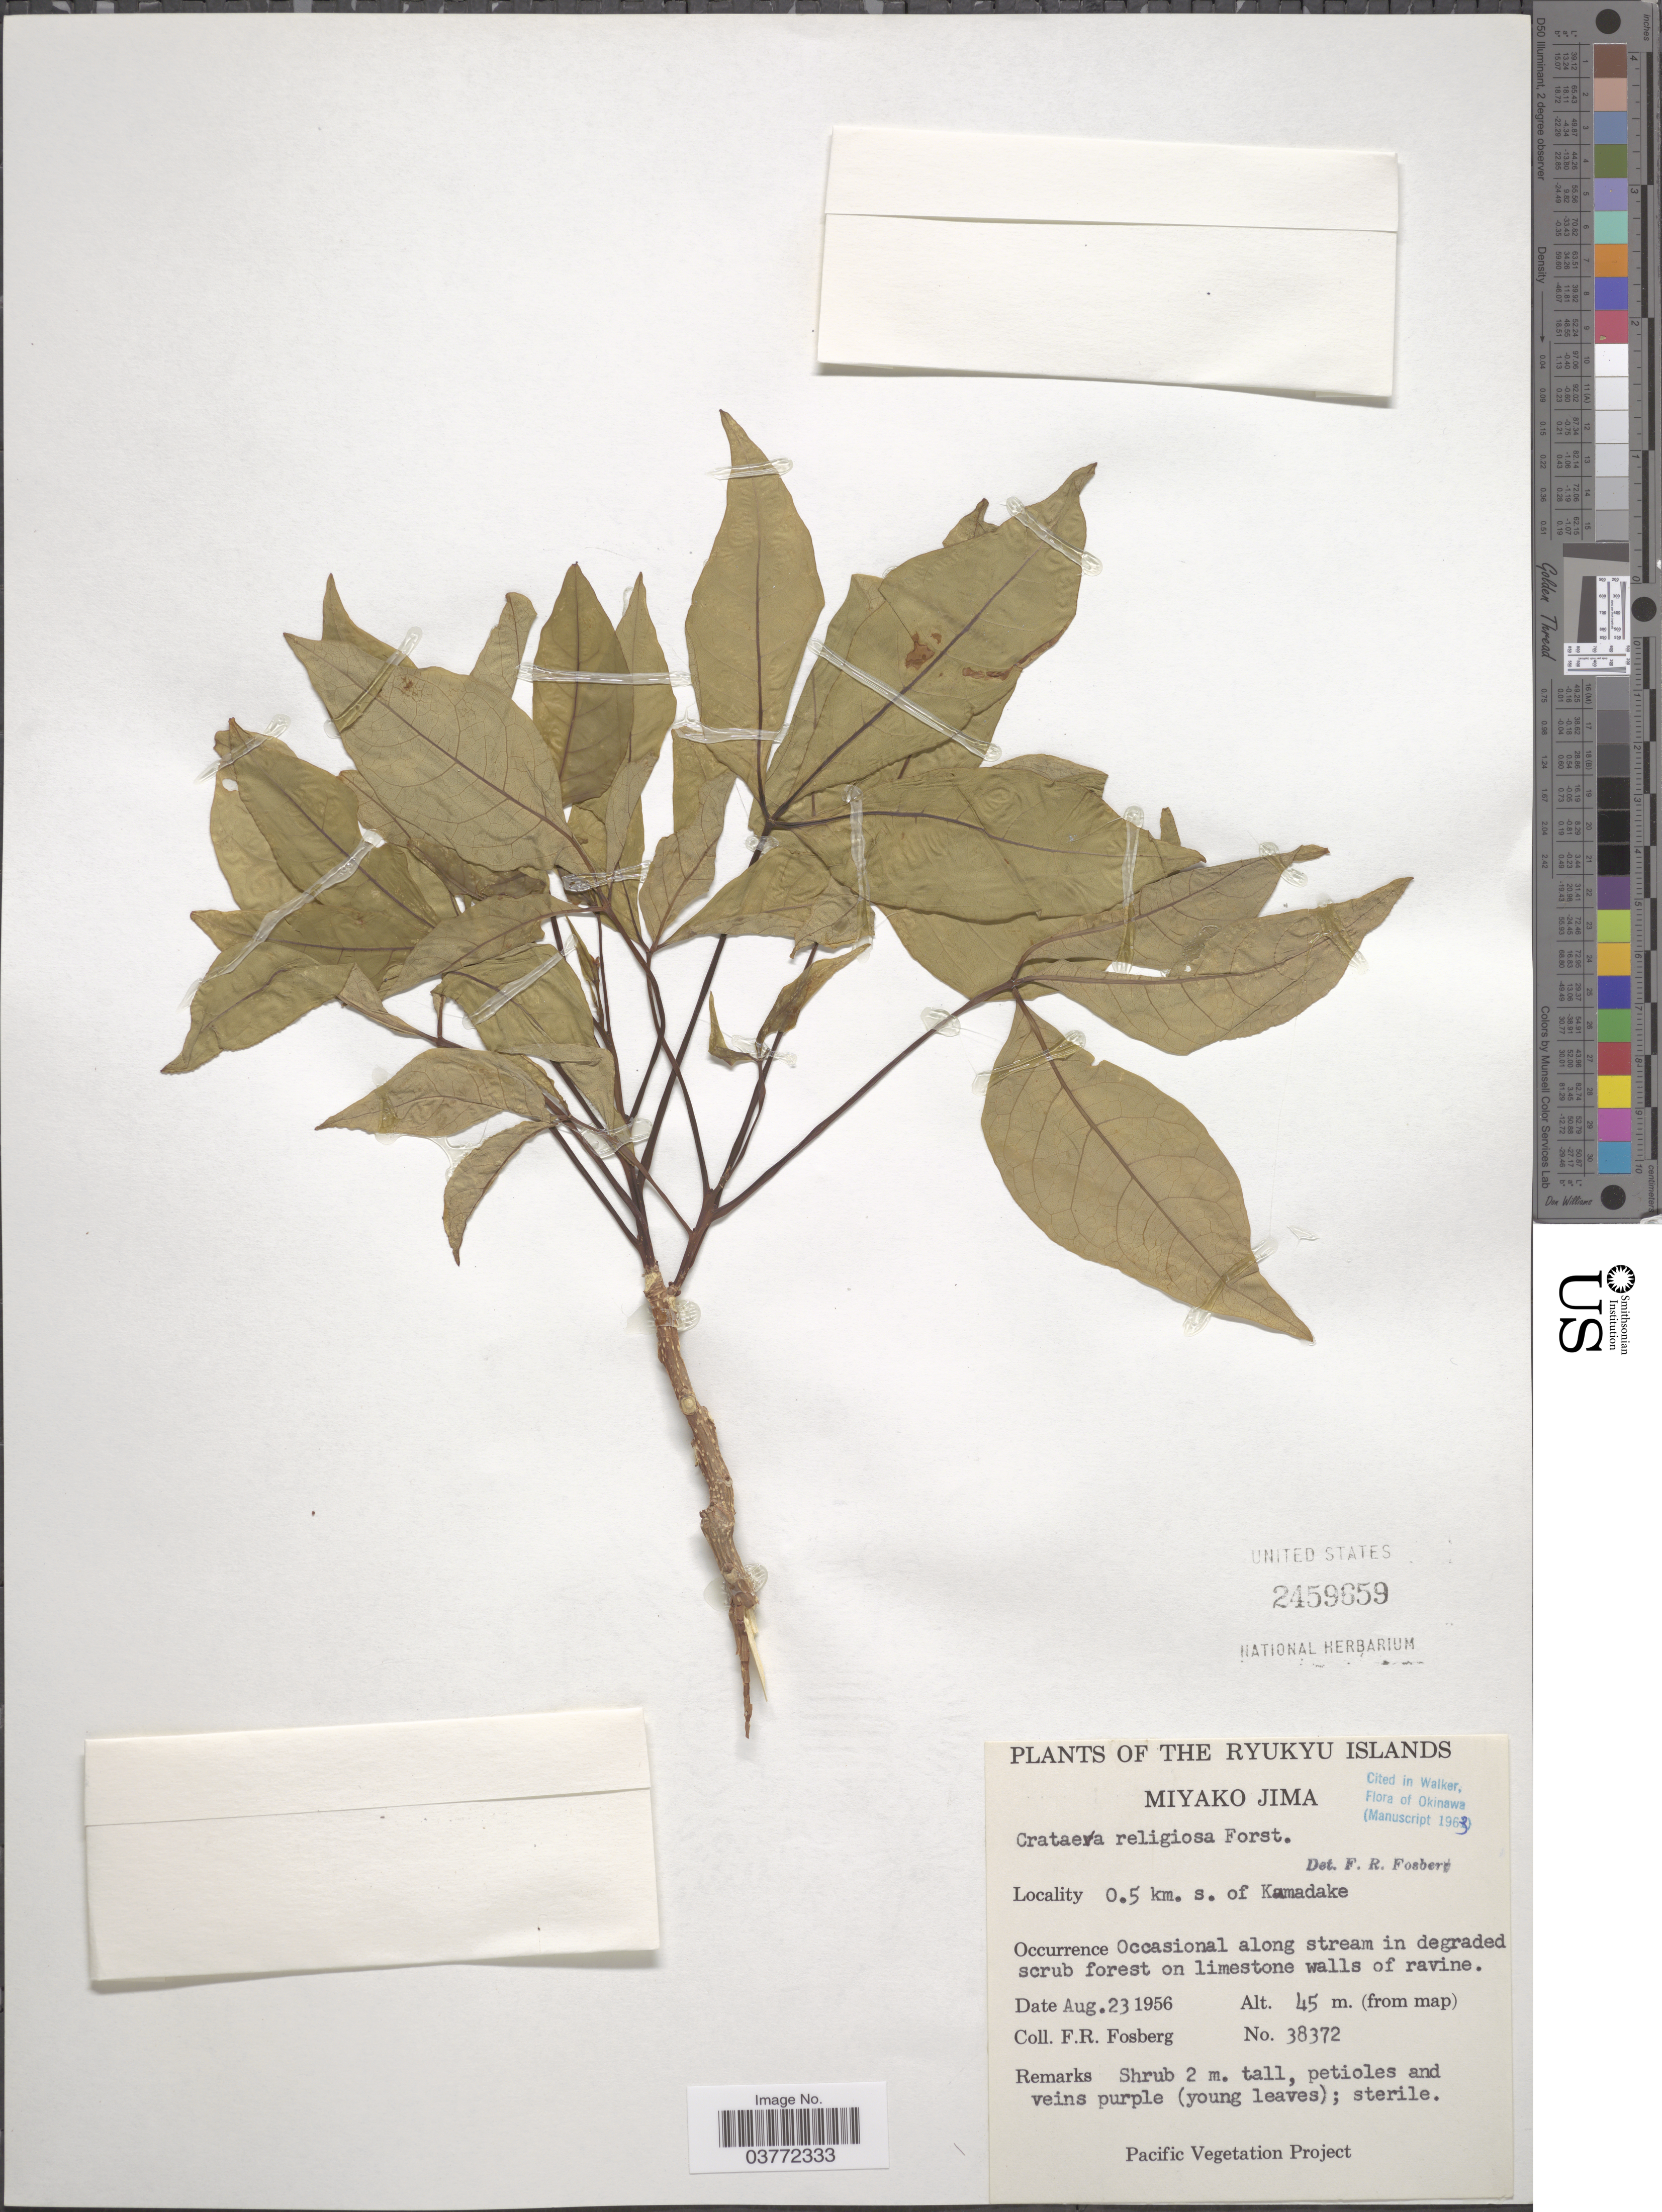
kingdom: Plantae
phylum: Tracheophyta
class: Magnoliopsida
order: Brassicales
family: Capparaceae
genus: Crateva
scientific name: Crateva adansonii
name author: DC.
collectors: F. R. Fosberg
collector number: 38372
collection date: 1956-08-23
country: Japan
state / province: Okinawa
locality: The Ryukyu Islands. Miyako Jima. 0.5 km. s. of Kamadake.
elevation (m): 45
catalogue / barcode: US 2459659